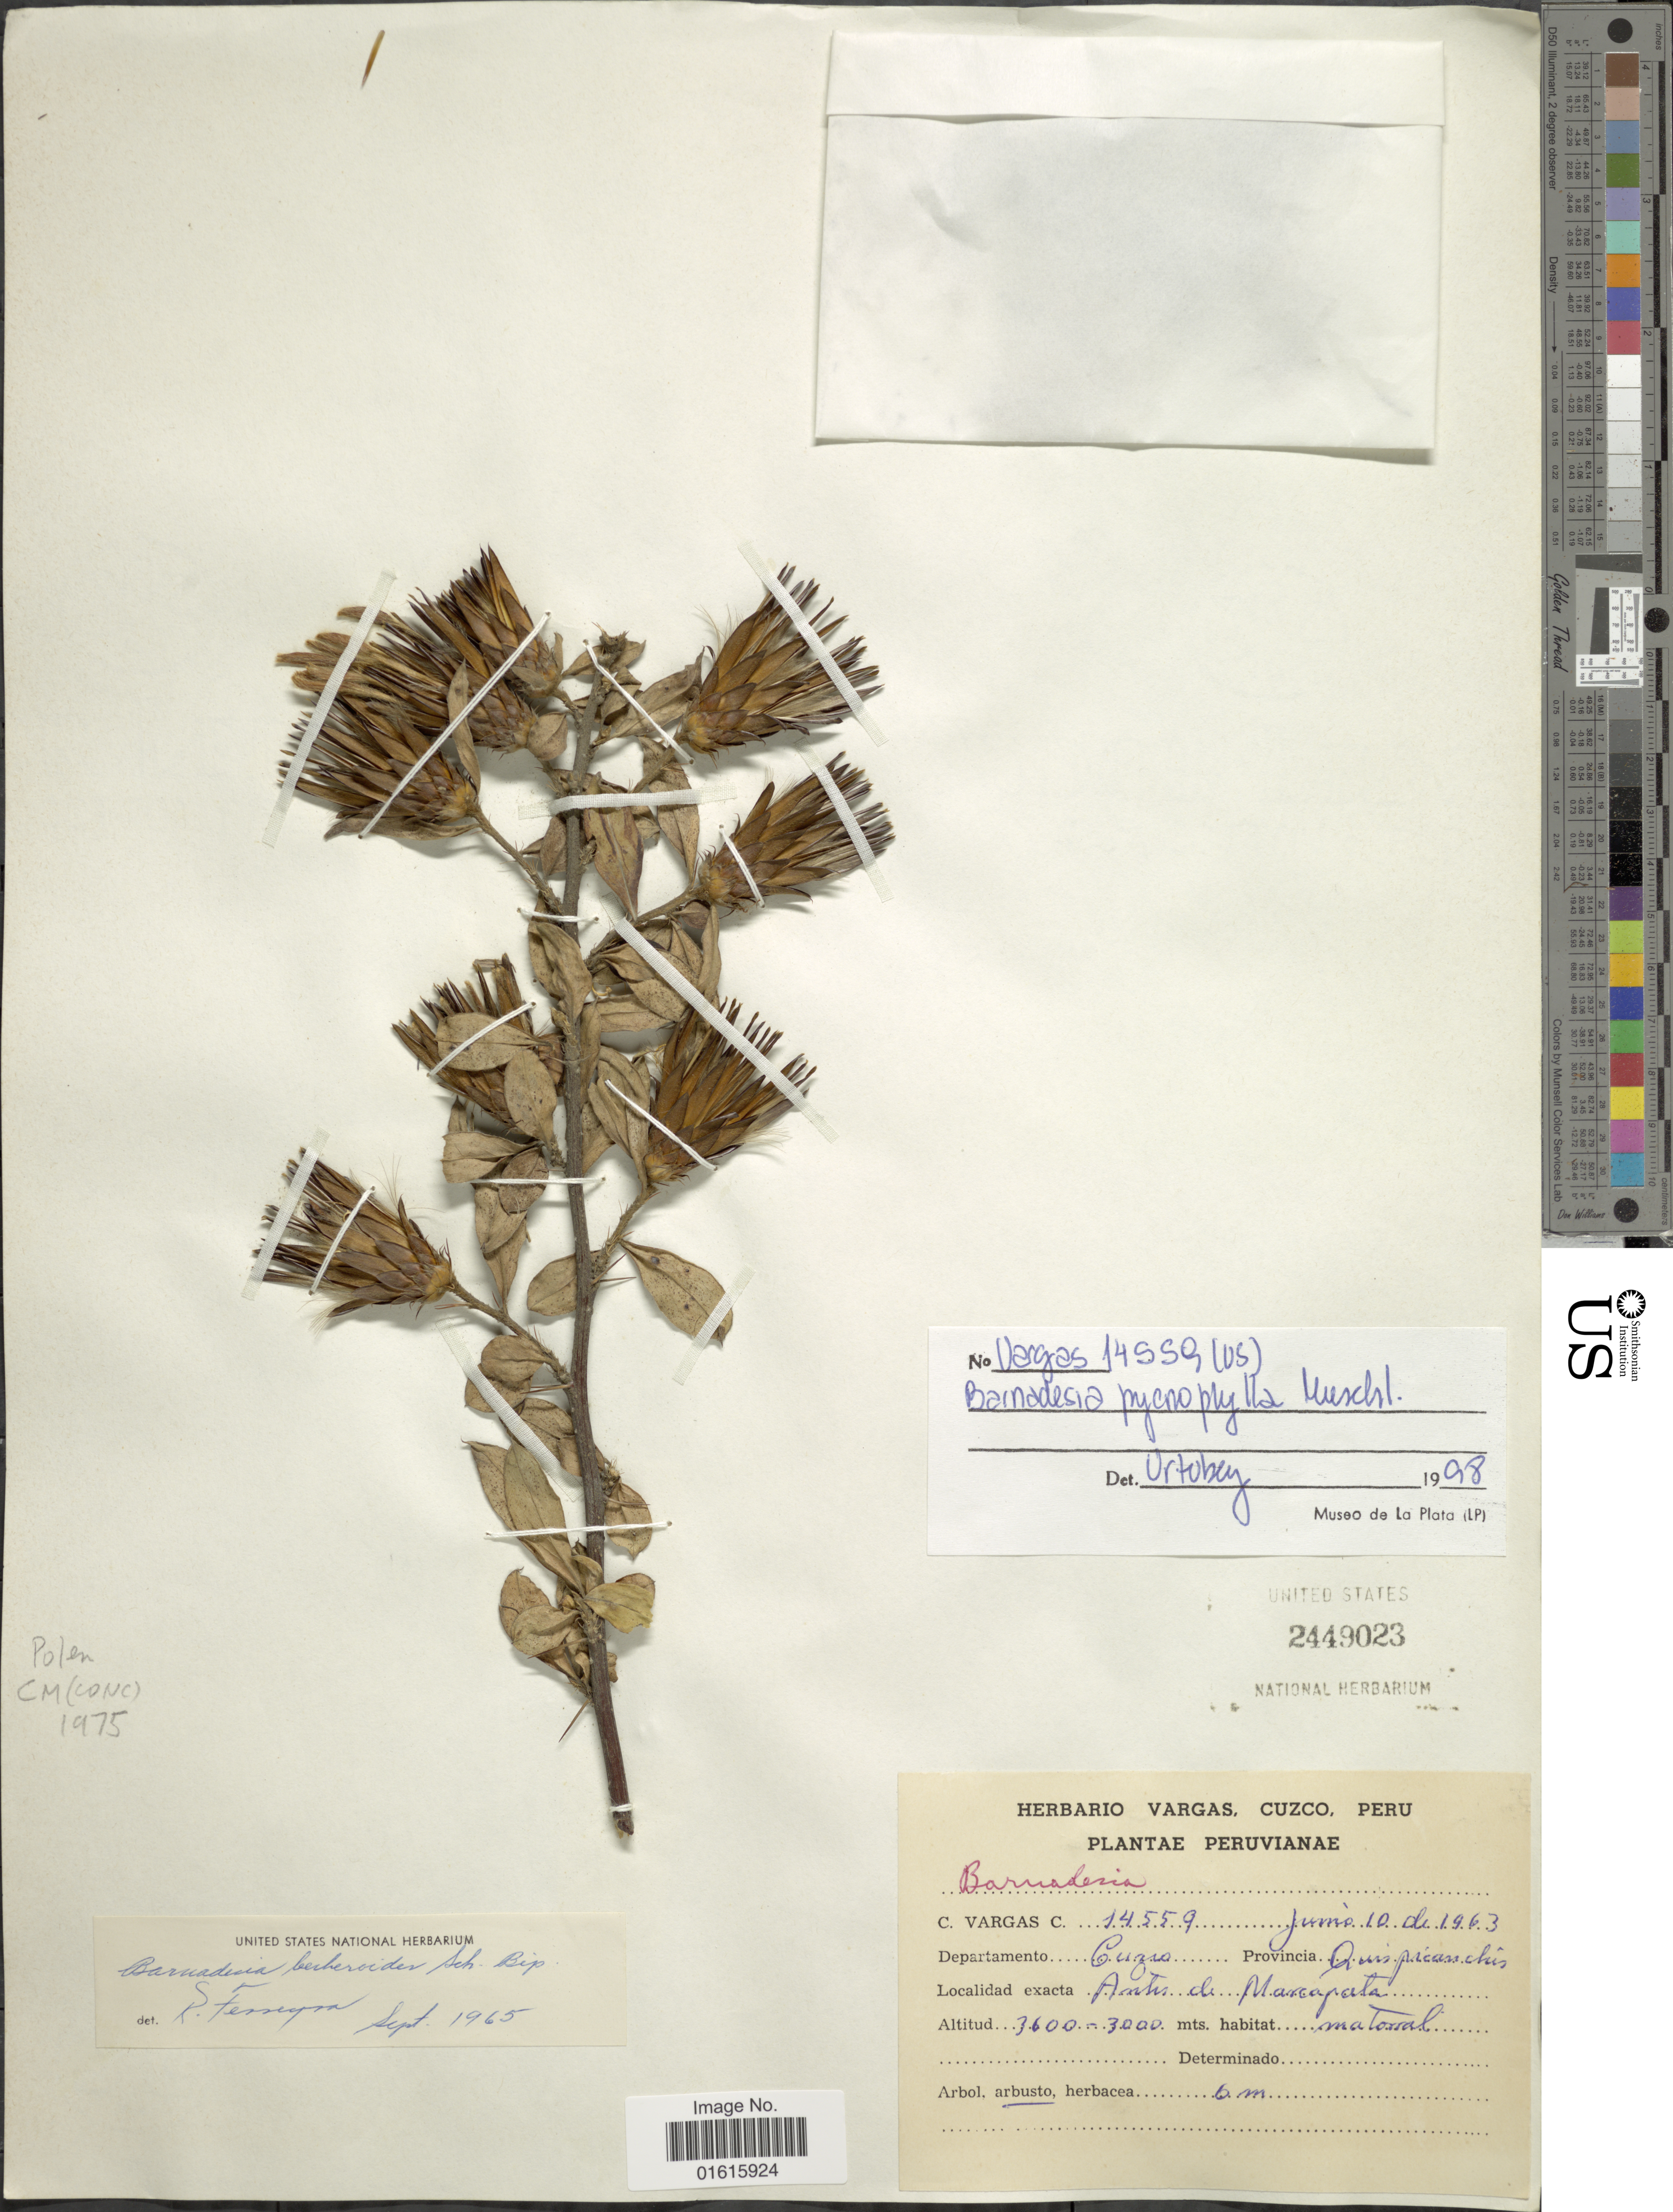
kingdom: Plantae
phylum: Tracheophyta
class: Magnoliopsida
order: Asterales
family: Asteraceae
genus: Barnadesia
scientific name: Barnadesia pycnophylla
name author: Muschl.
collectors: C. Vargas Calderón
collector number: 14559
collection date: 1963-06-10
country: Peru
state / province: Cusco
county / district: Quispicanchis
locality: Antes de Marcapata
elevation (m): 3000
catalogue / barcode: US 2449023